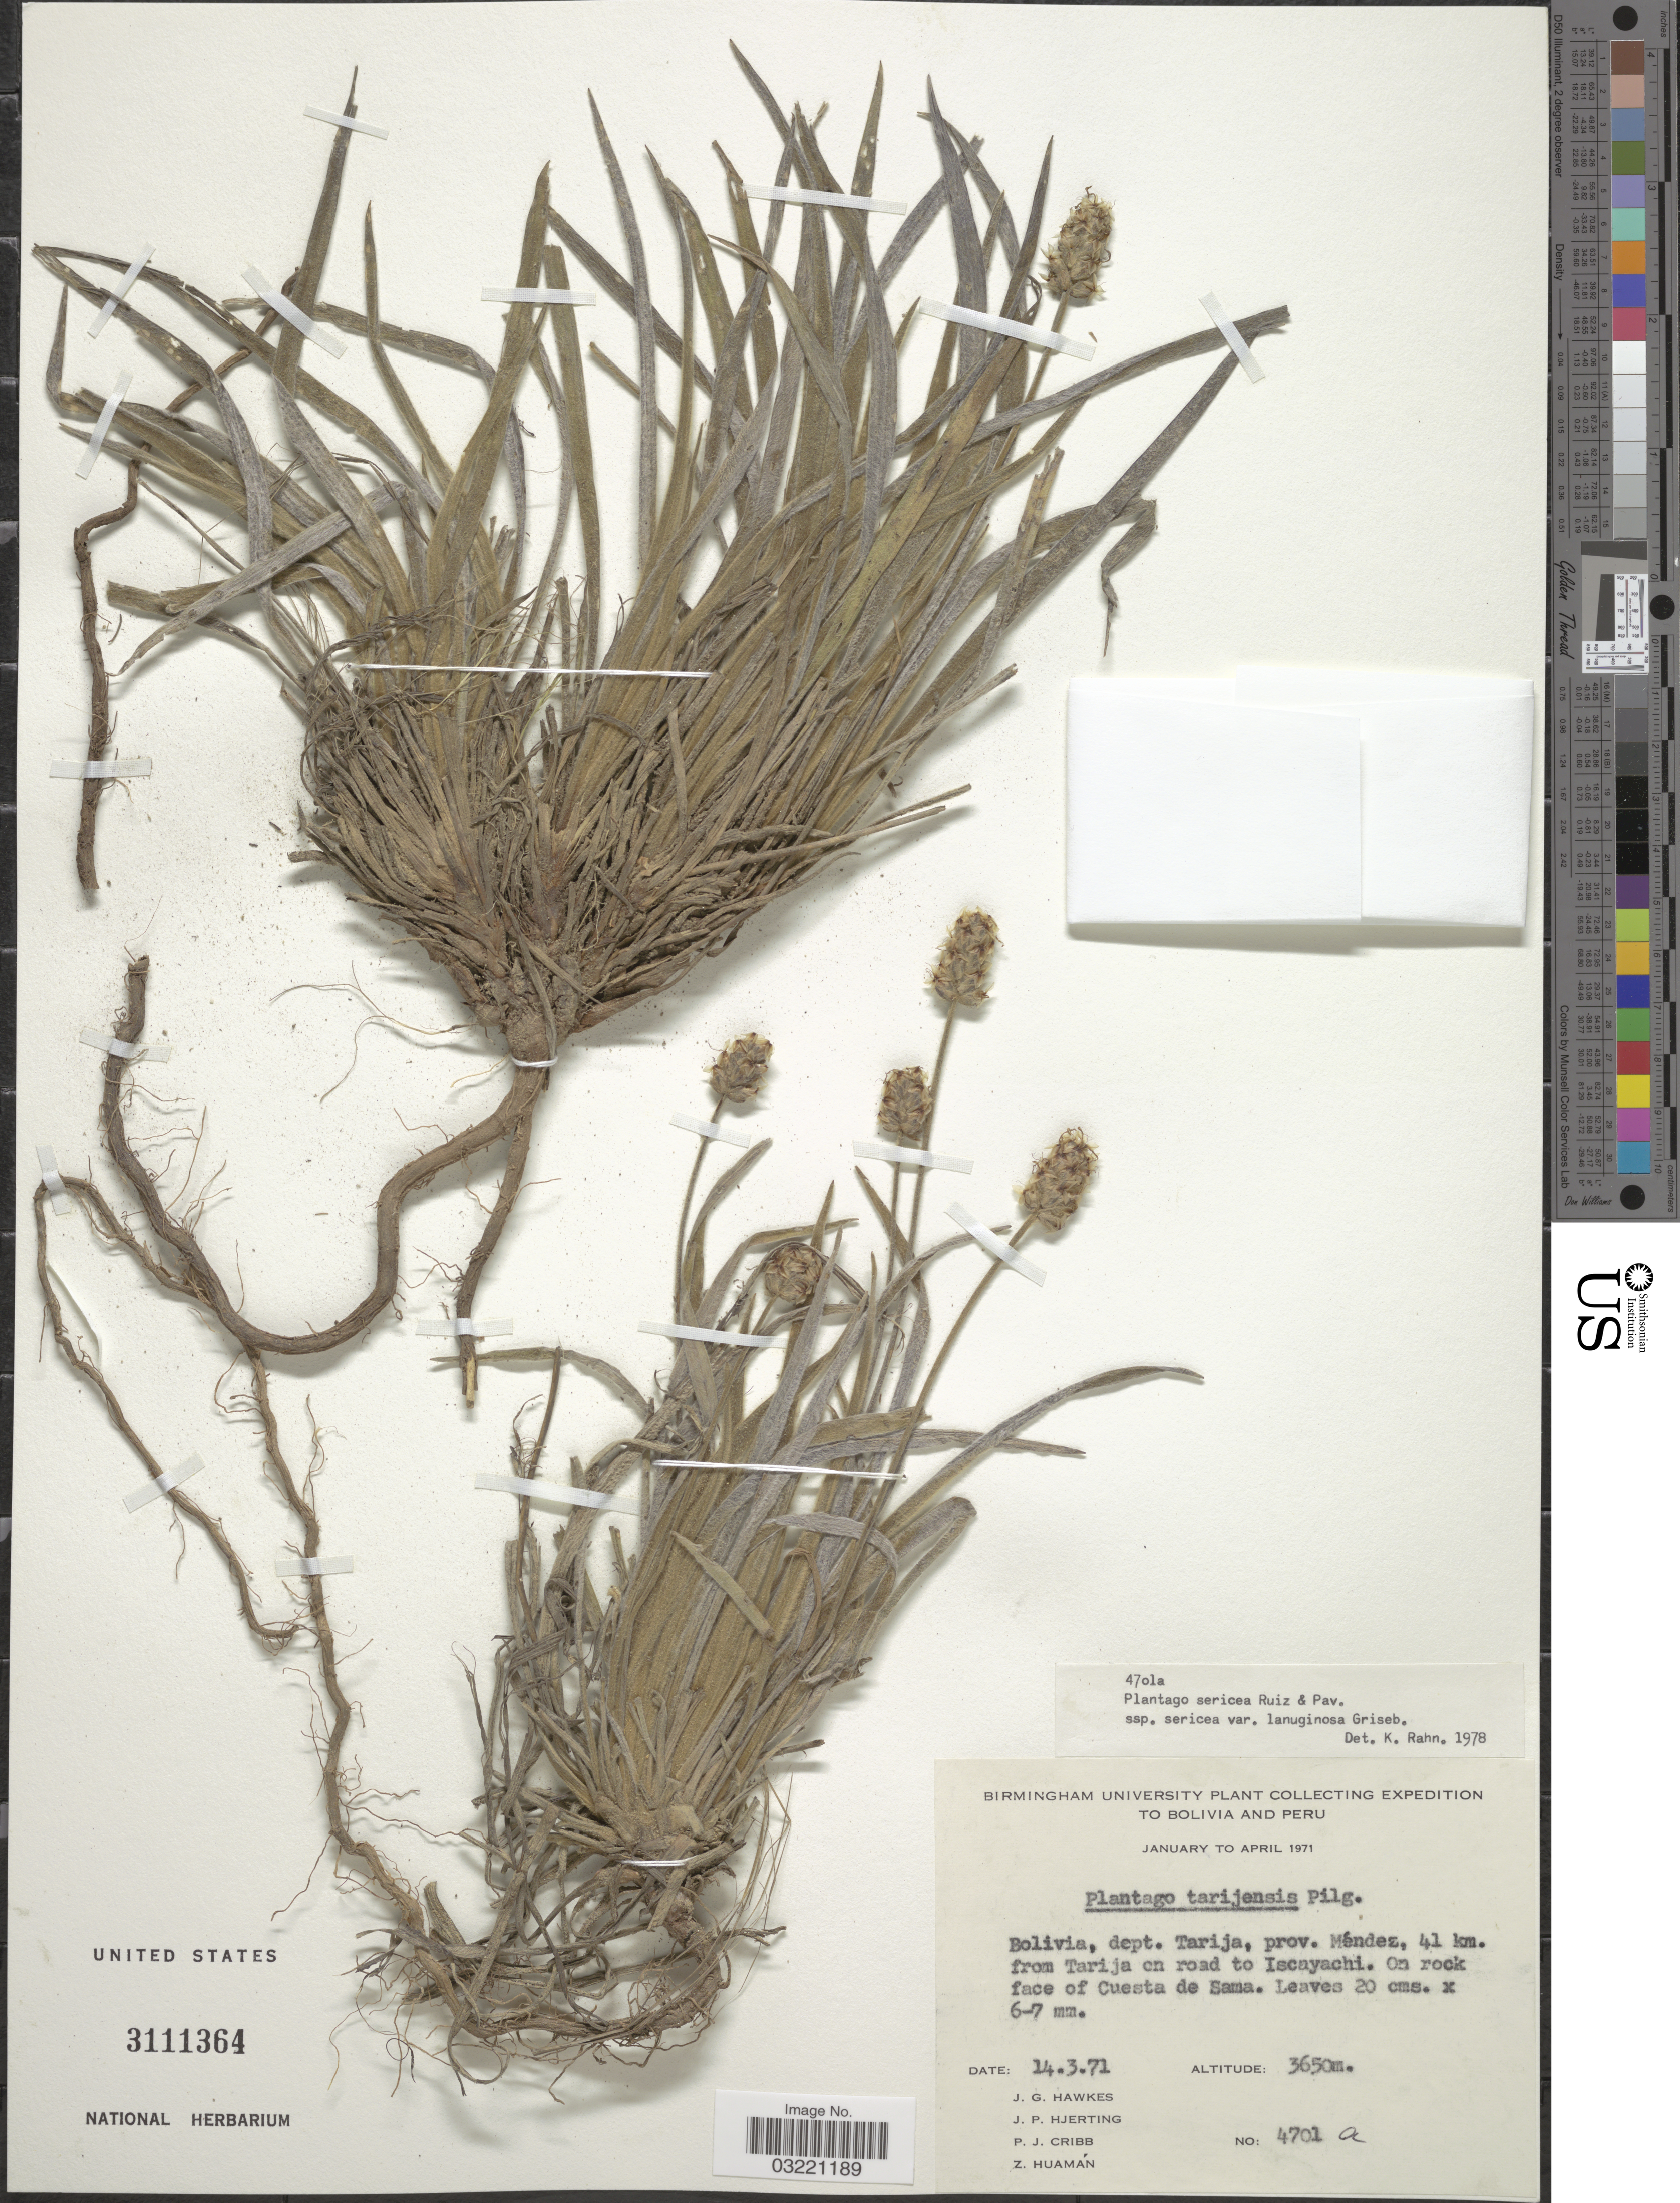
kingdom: Plantae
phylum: Tracheophyta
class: Magnoliopsida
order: Lamiales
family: Plantaginaceae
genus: Plantago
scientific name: Plantago sericea var. lanuginosa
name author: Griseb.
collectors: J. Hawkes, J. P. Hjerting, P. Cribb & Z. Huamán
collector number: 4701a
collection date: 1971-03-14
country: Bolivia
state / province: Tarija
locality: Dept. Tarija, prov. Méndez, 41 km. from Tarija on road to Iscayachi. On rock face of Cuesta de Sama.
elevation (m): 3650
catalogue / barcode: US 3111364